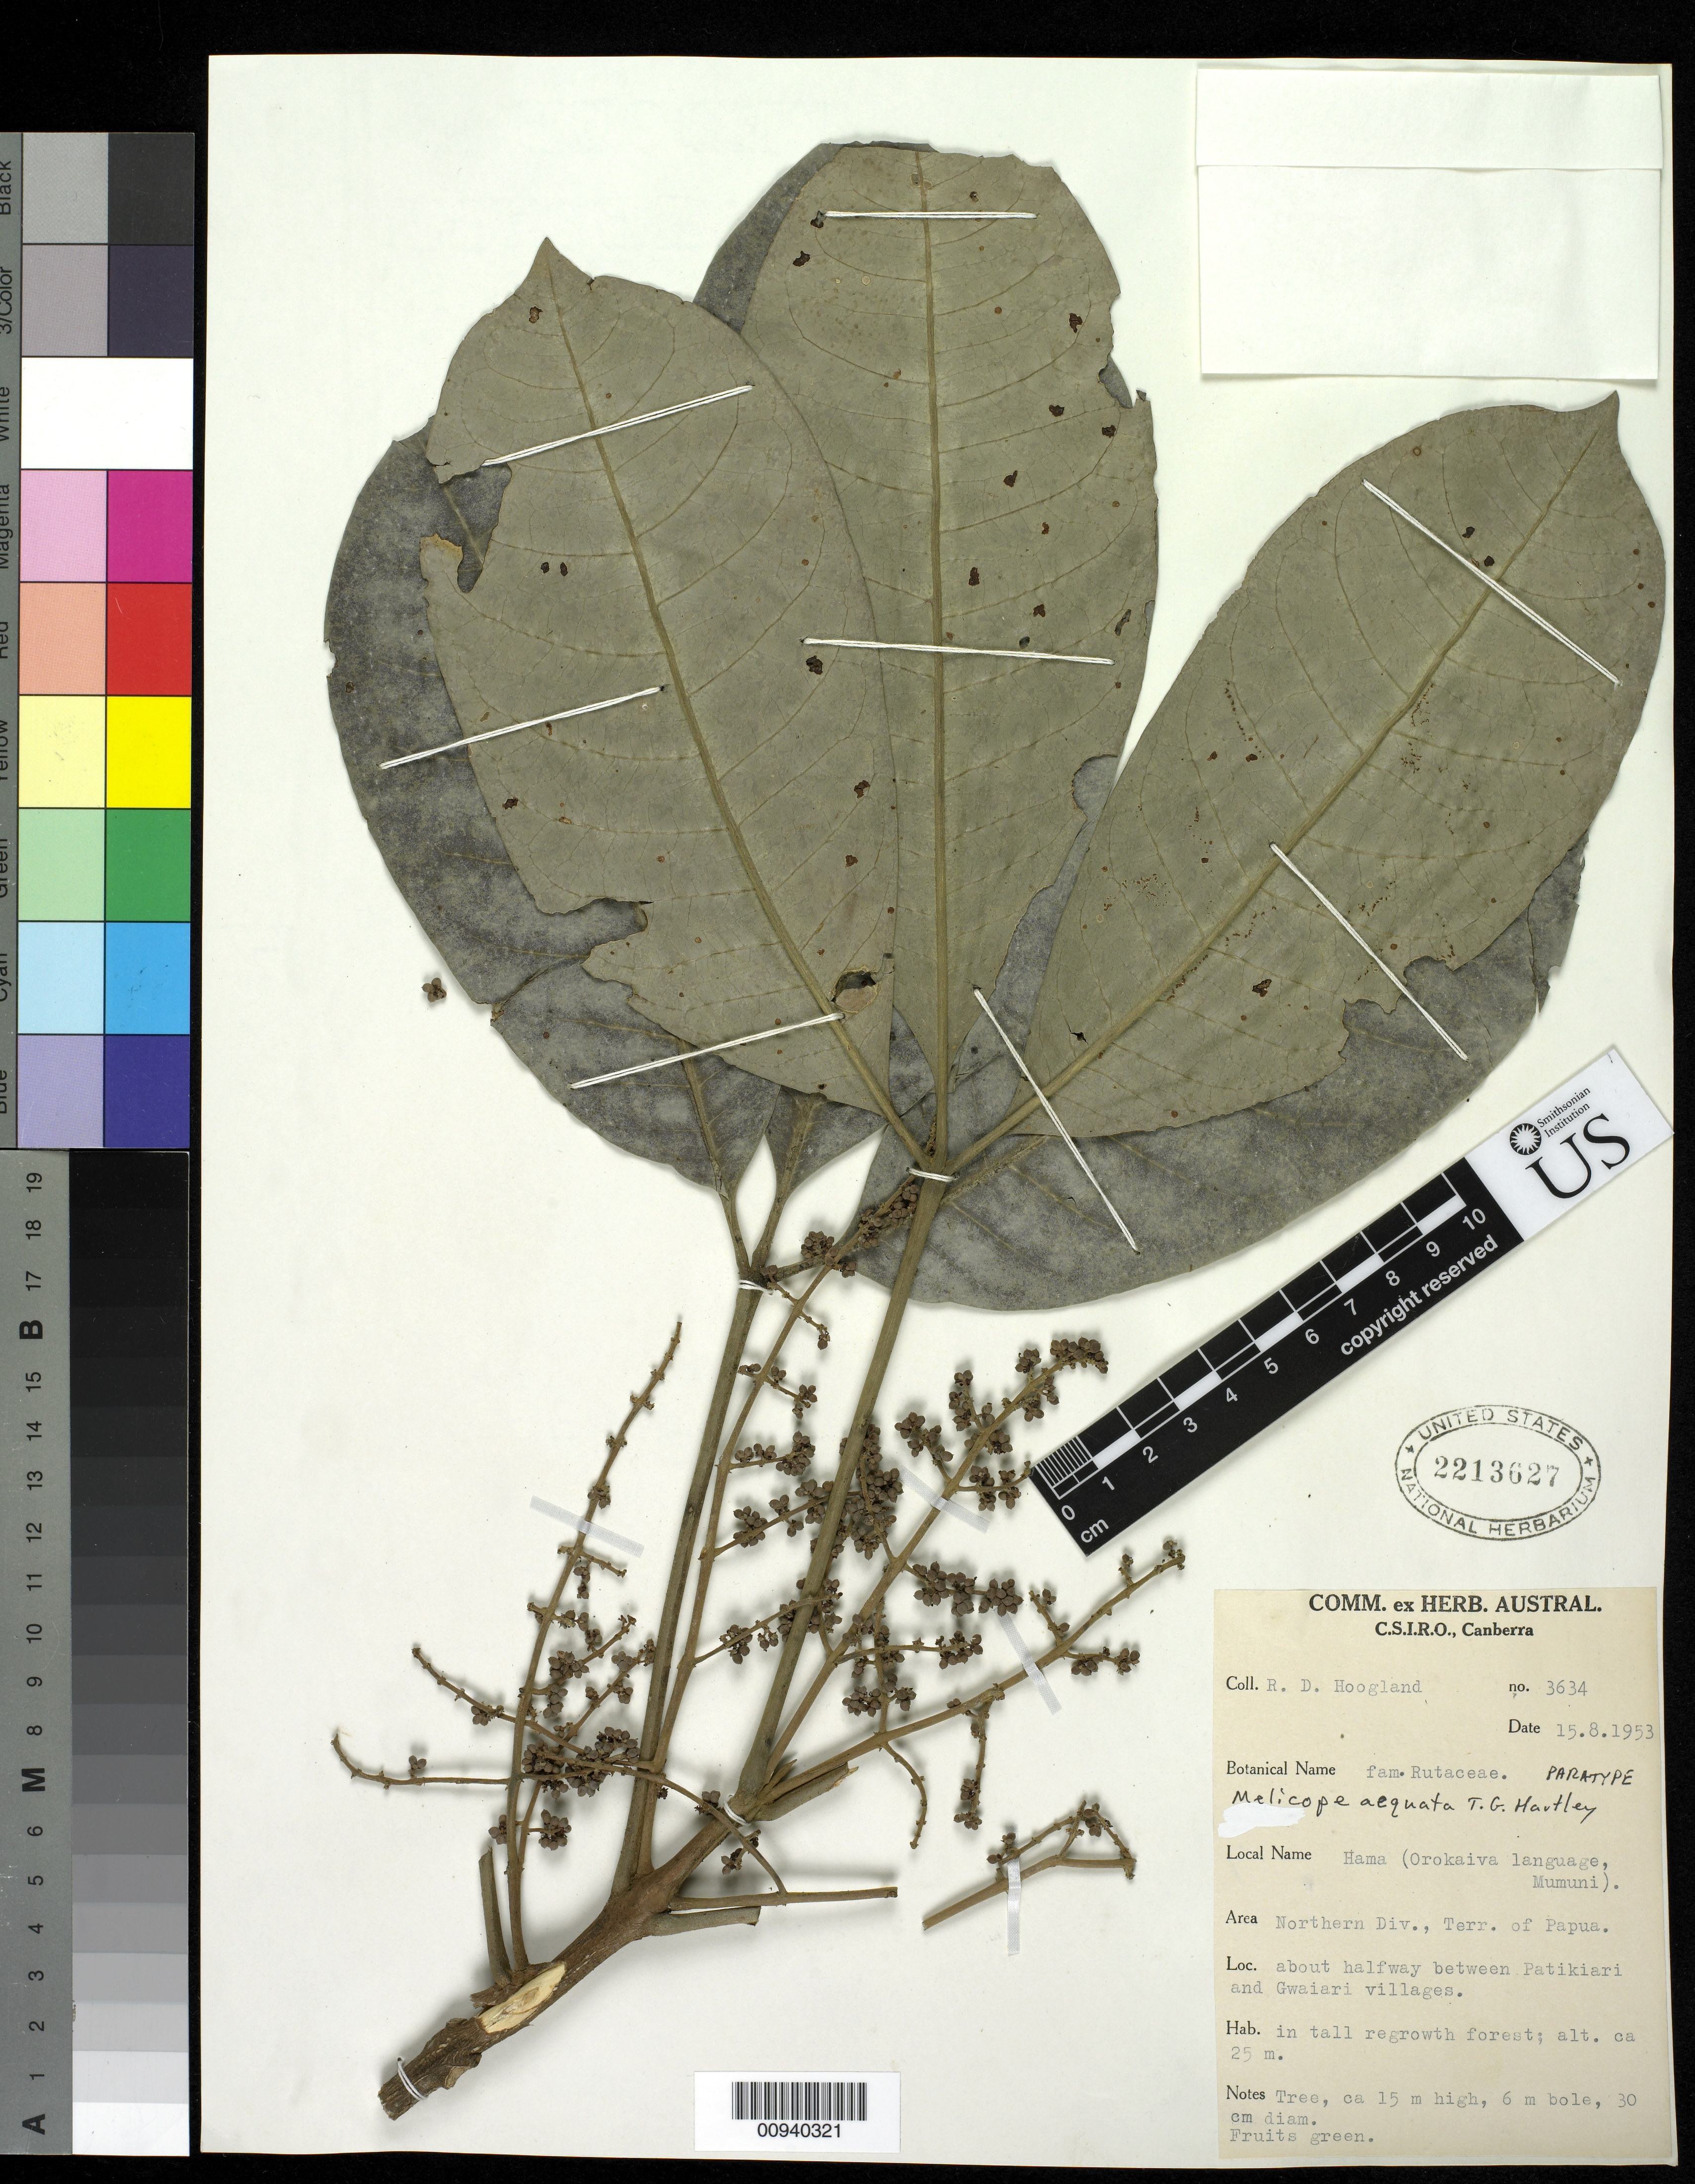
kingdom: Plantae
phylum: Tracheophyta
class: Magnoliopsida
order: Sapindales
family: Rutaceae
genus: Melicope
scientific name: Melicope aequata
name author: T.G. Hartley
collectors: R. D. Hoogland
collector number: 3634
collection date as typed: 15 Aug 1953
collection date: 1953-08-15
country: Papua New Guinea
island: New Britain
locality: About halfway between Patikiari and Gwaiari villages.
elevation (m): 25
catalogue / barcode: US 2213627